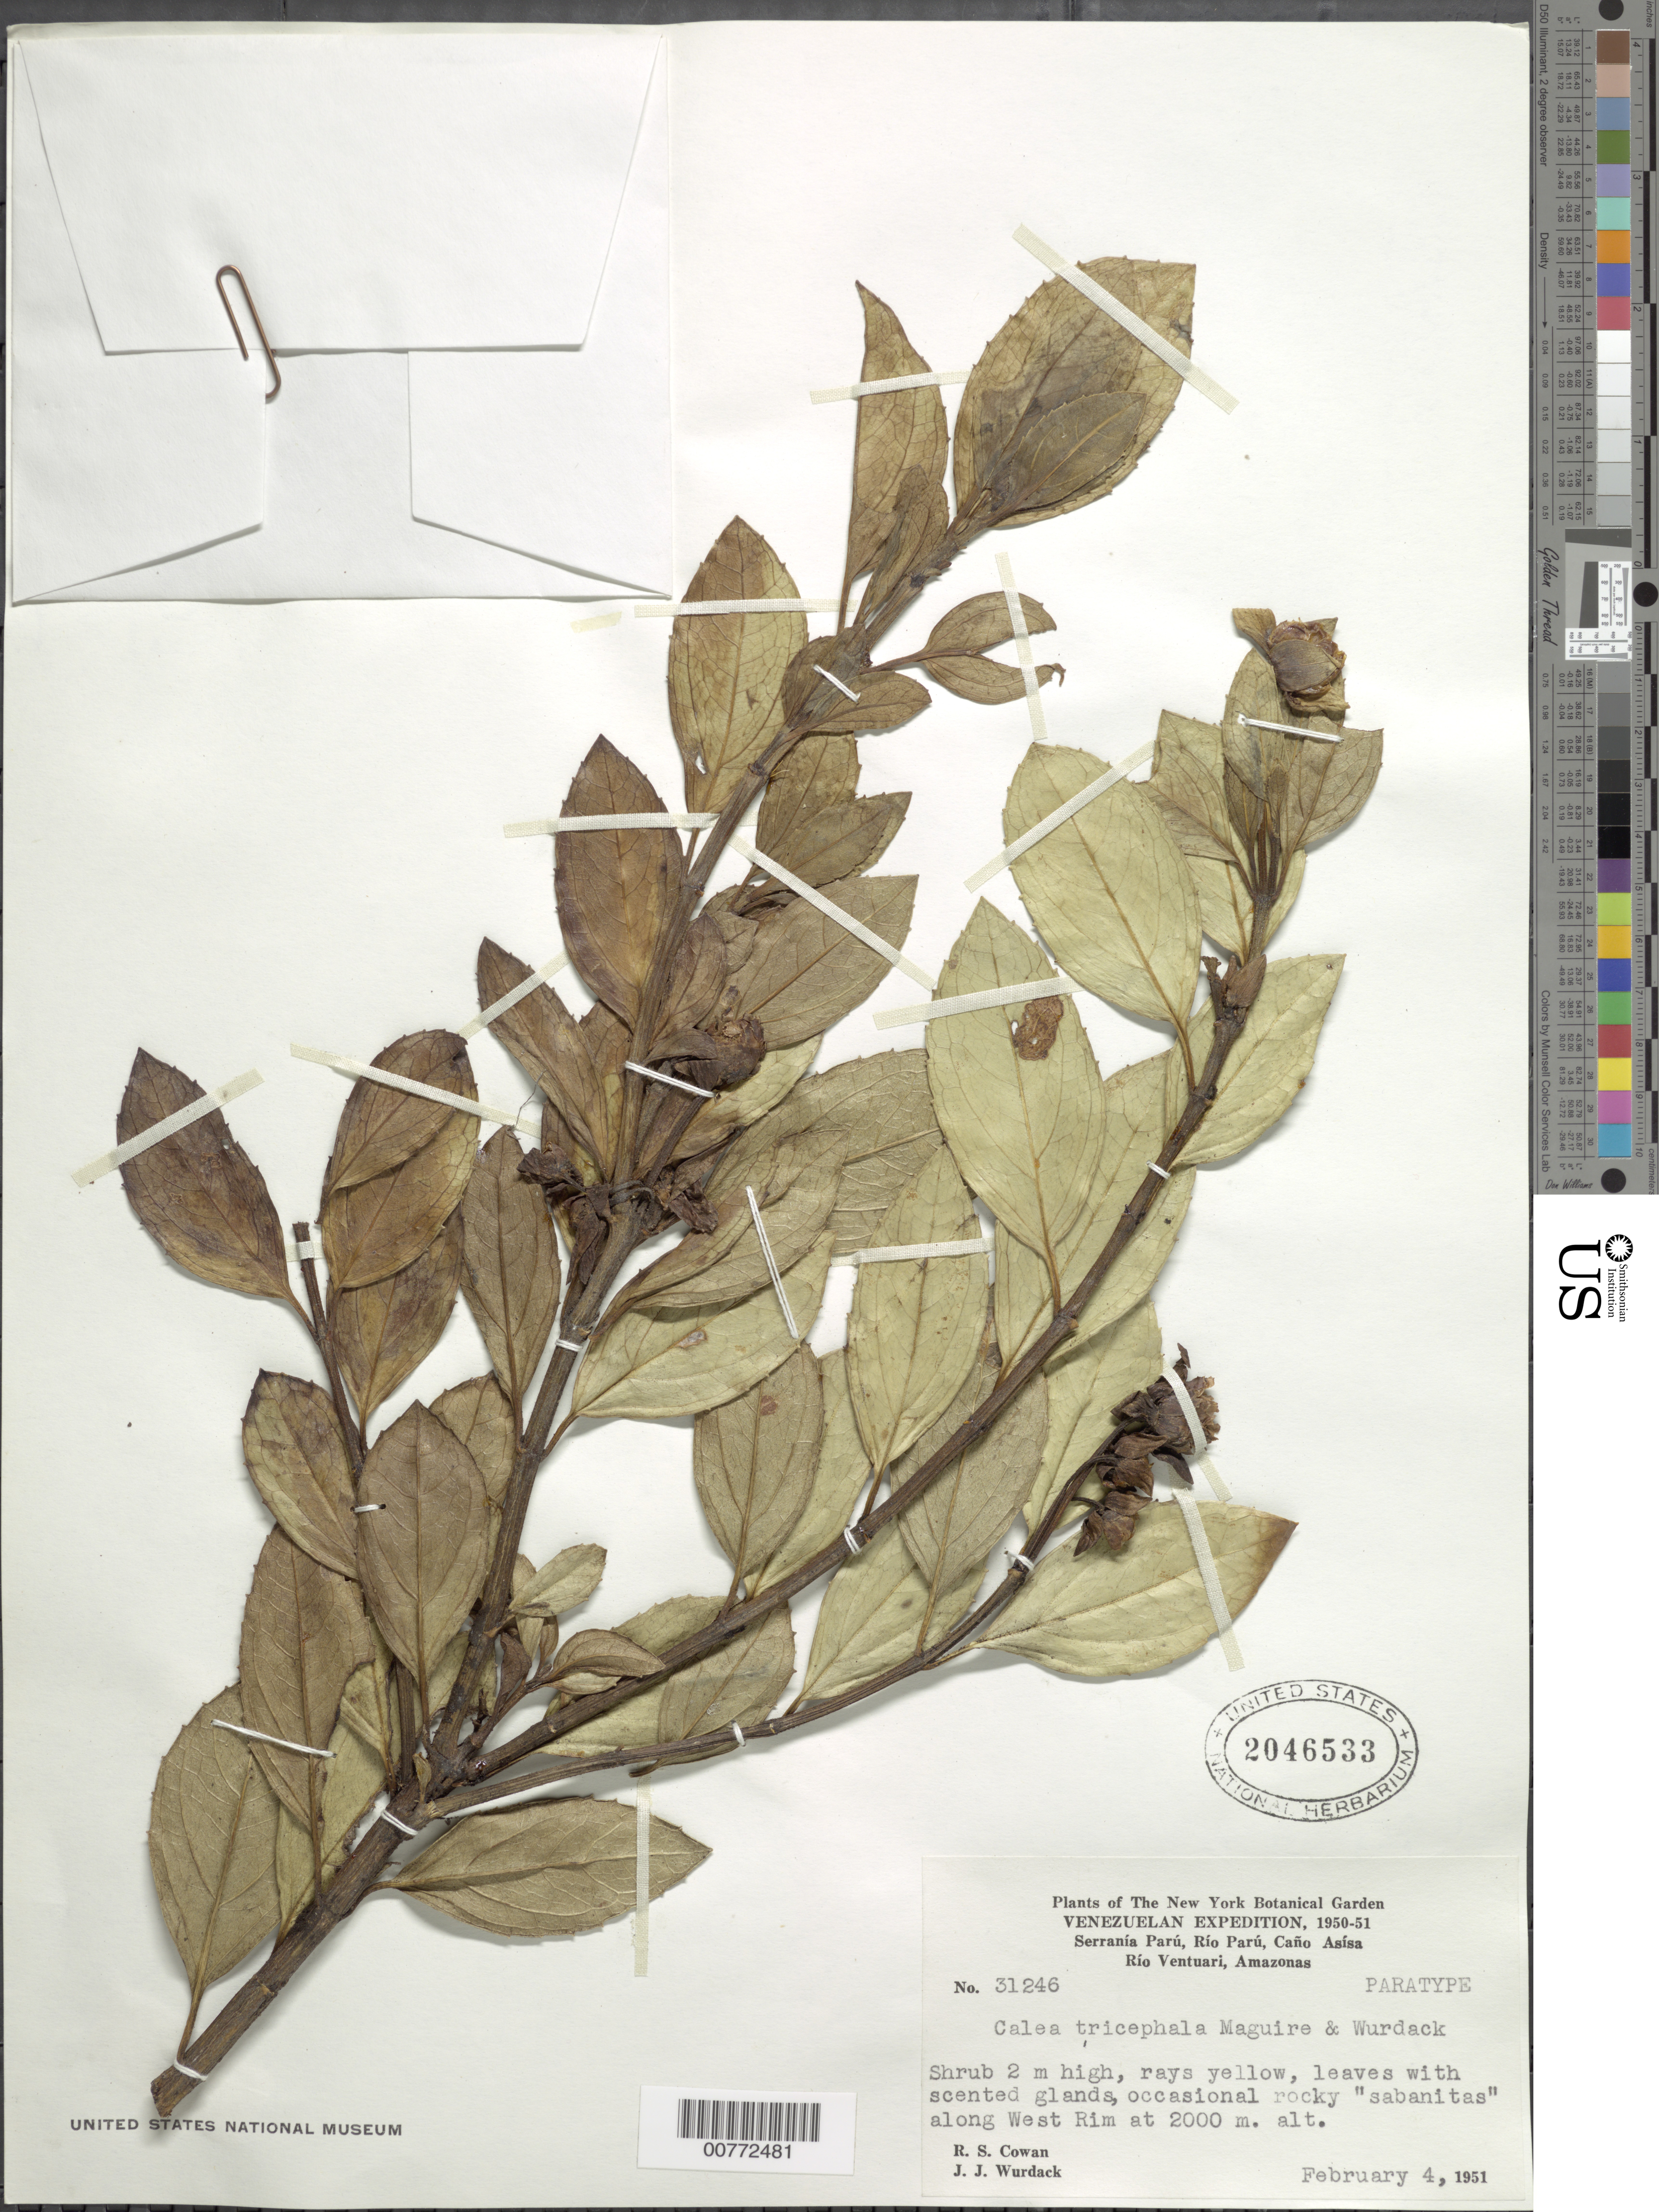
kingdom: Plantae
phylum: Tracheophyta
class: Magnoliopsida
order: Asterales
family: Asteraceae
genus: Calea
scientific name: Calea tricephala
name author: Maguire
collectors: R. S. Cowan & J. J. Wurdack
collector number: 31246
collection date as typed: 4-Feb-51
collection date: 1951-02-04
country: Venezuela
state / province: Amazonas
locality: Serranía Parú, Río Parú, Caño Asísa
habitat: Rocky sabanitas along West Rim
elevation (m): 2000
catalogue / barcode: US 2046533